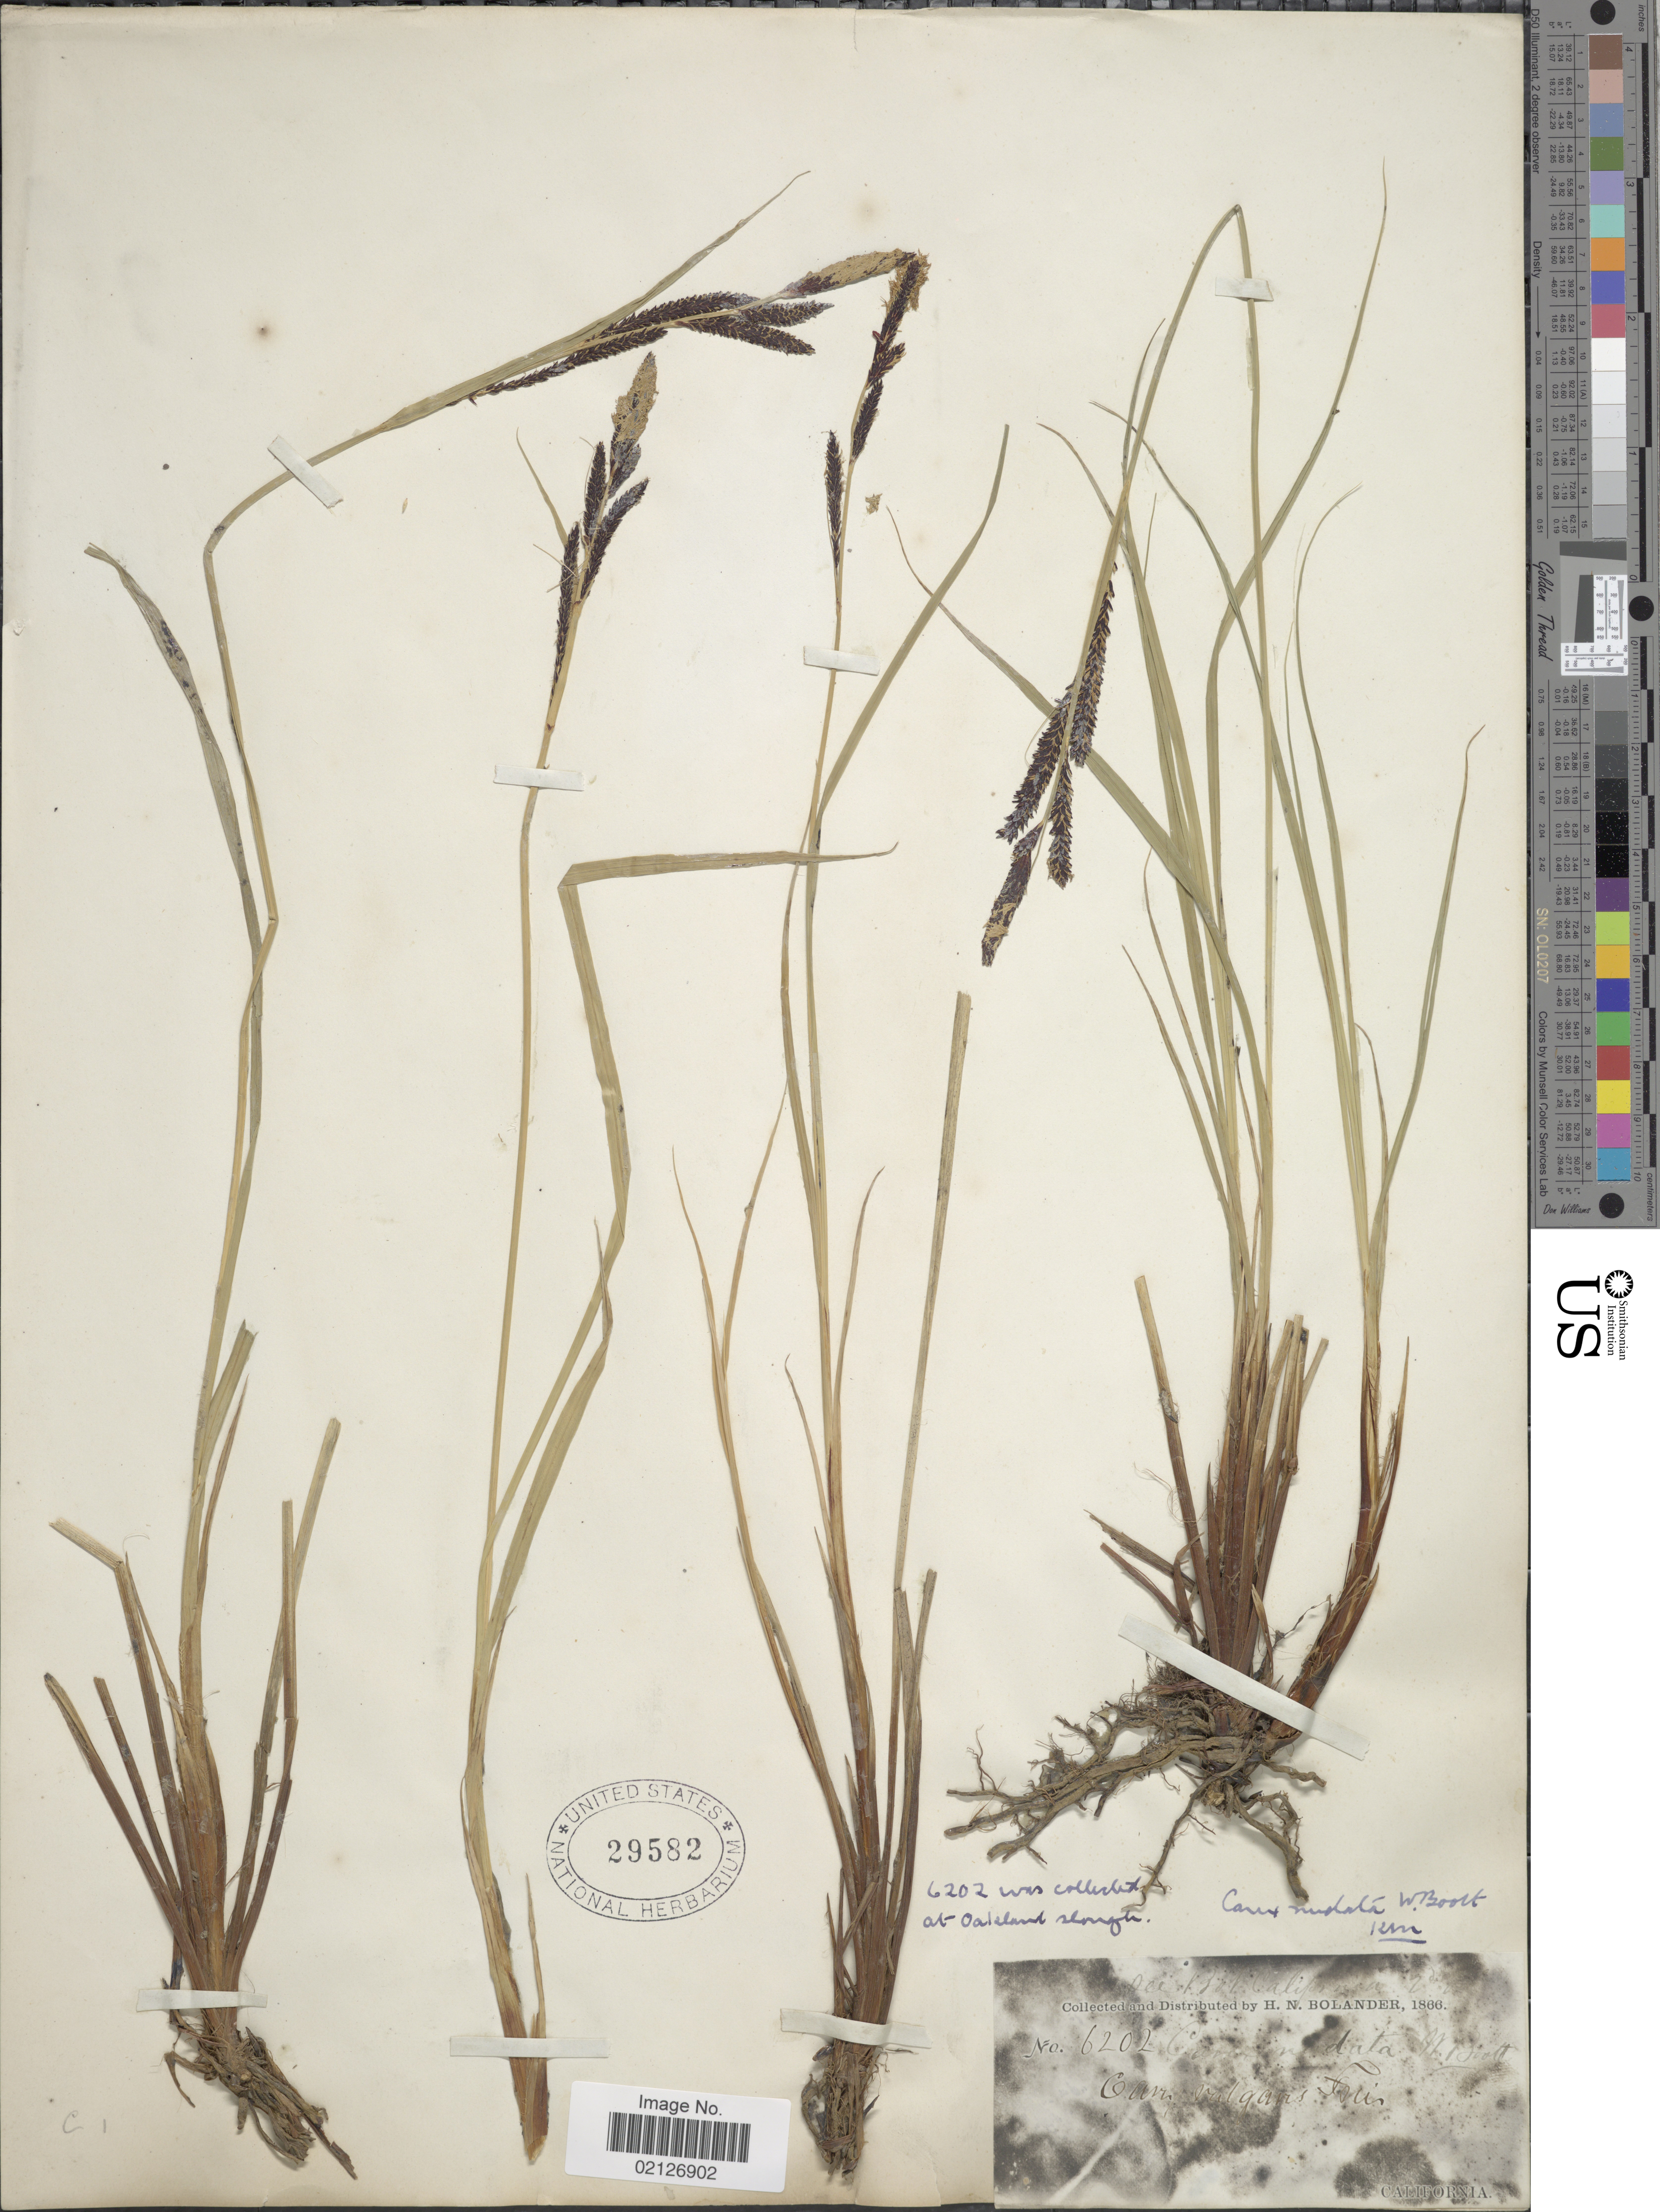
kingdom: Plantae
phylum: Tracheophyta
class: Liliopsida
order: Poales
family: Cyperaceae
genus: Carex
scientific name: Carex nudata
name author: W. Boott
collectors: H. Bolander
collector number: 6202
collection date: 1866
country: United States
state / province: California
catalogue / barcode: US 29582